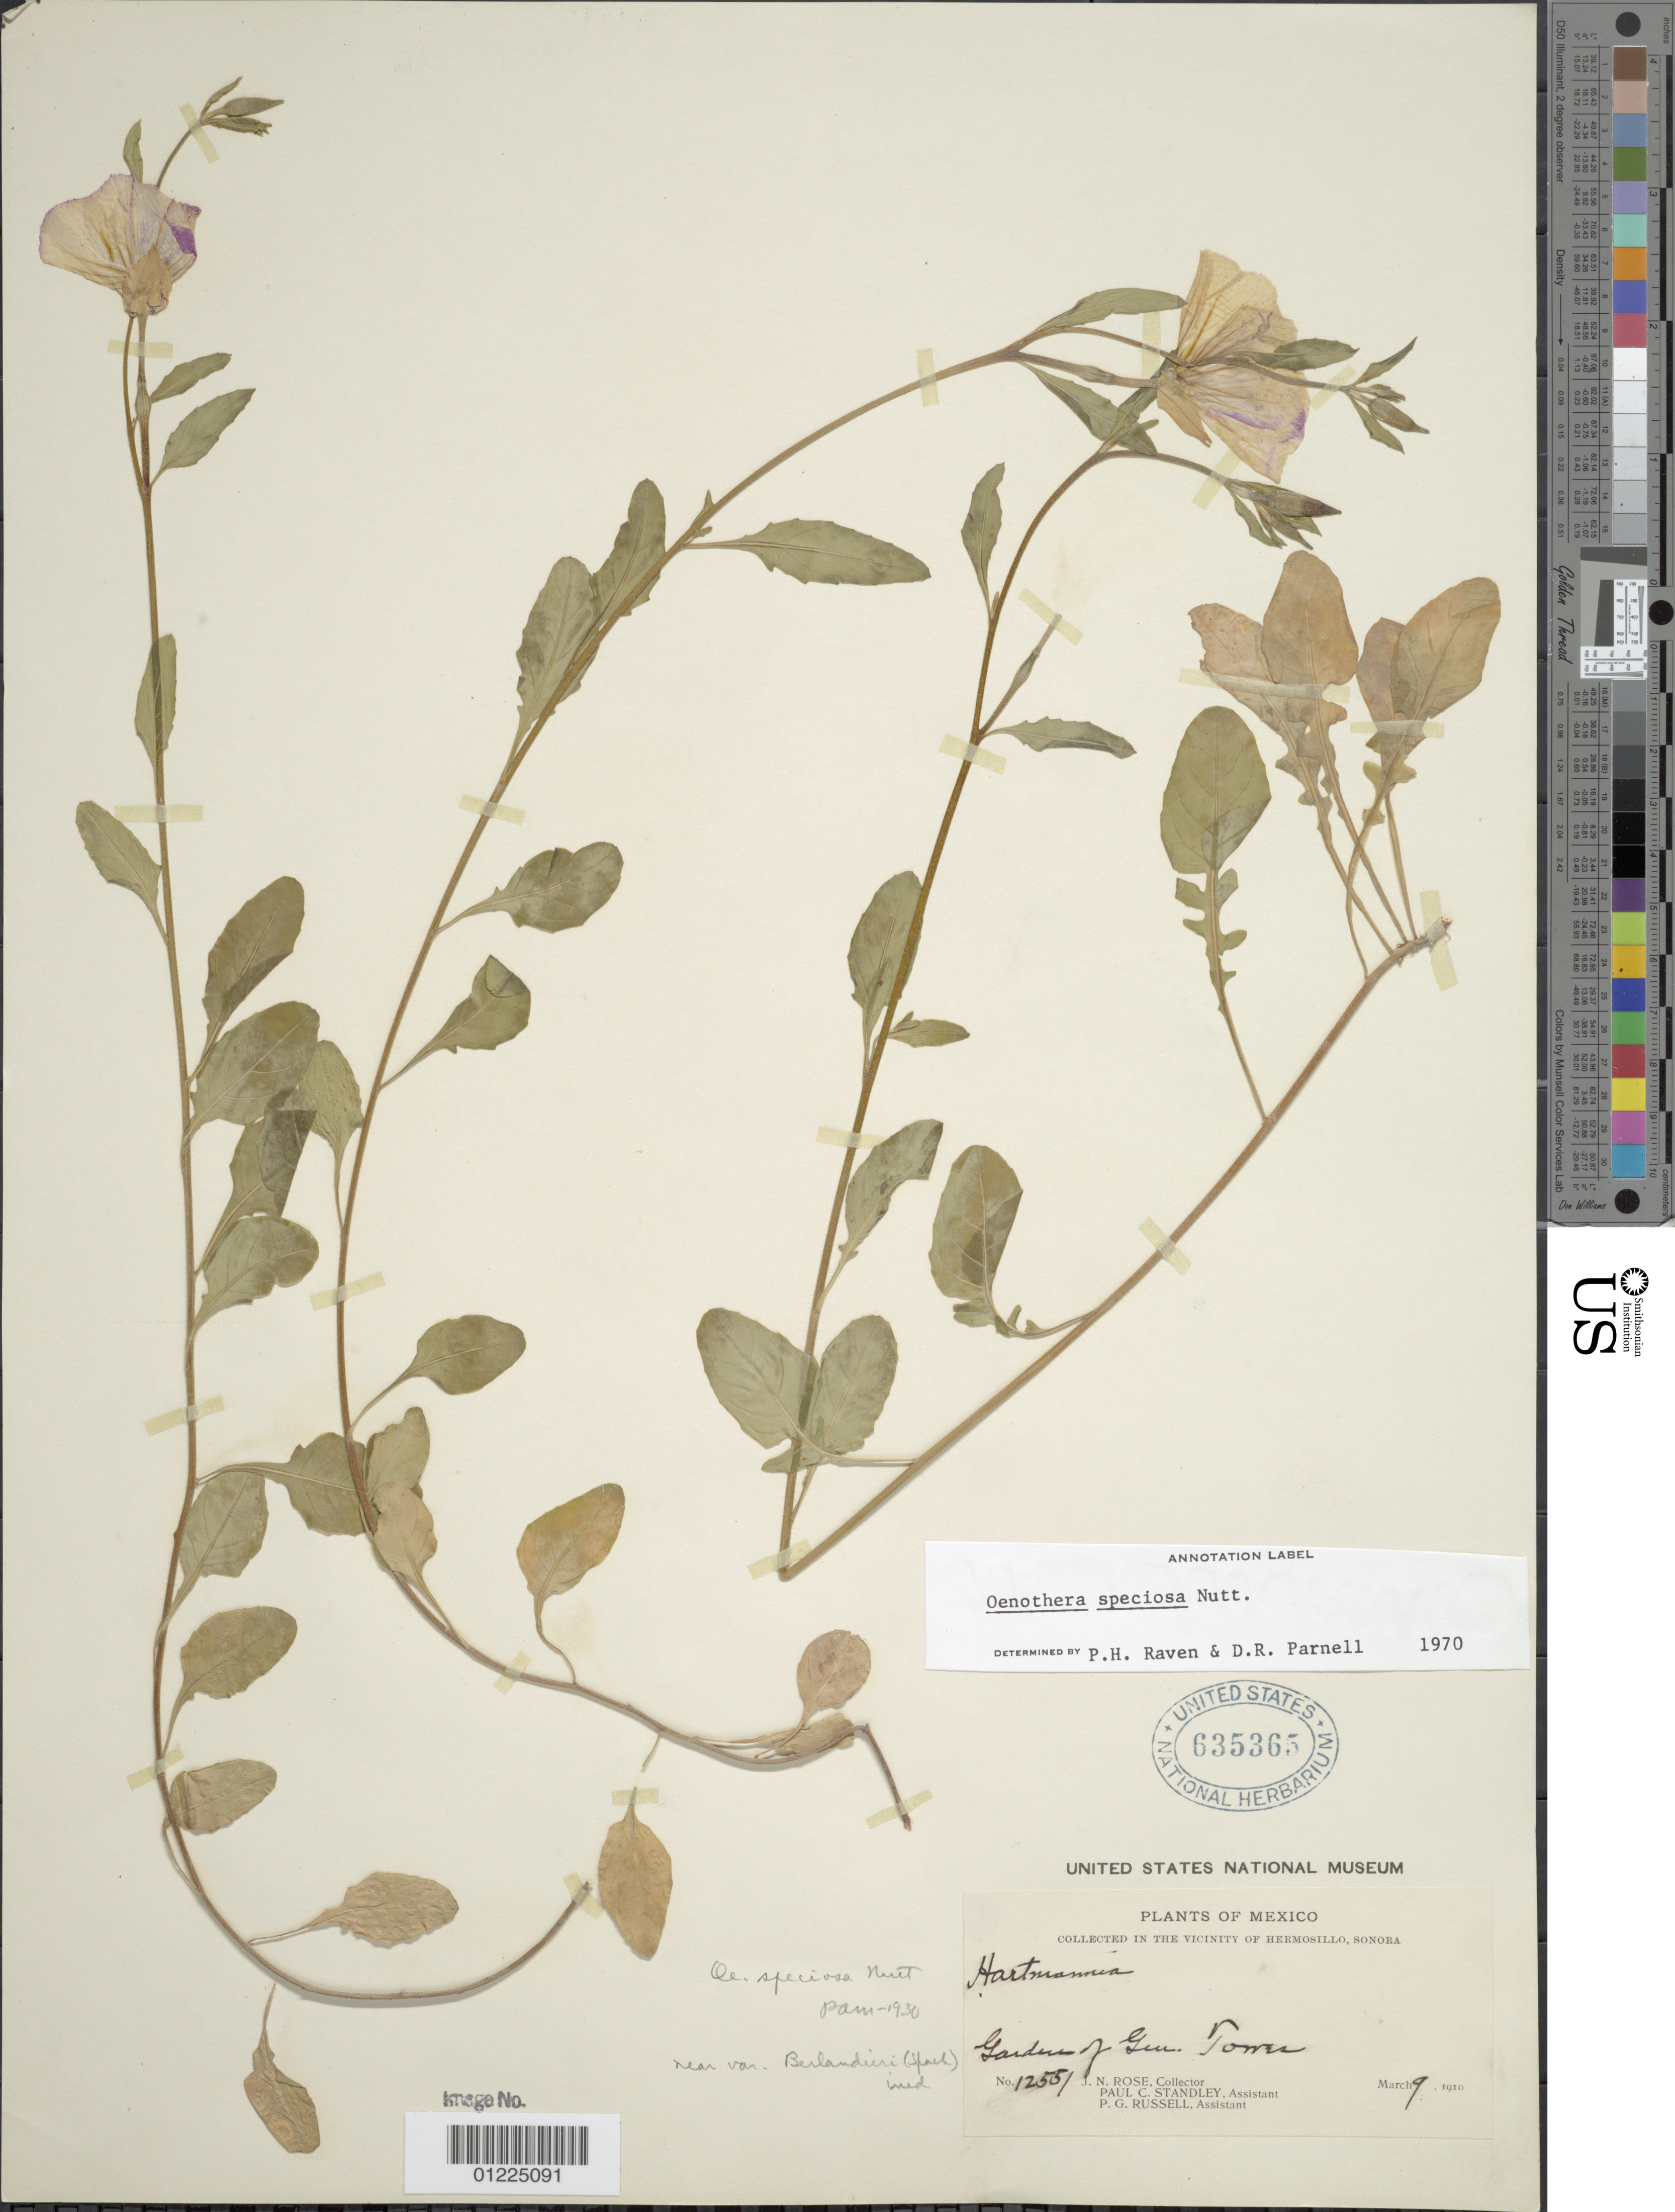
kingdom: Plantae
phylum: Tracheophyta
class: Magnoliopsida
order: Myrtales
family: Onagraceae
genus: Oenothera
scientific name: Oenothera speciosa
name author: Nutt.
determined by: Raven, P. H.; Parnell, D. R.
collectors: J. N. Rose, P. C. Standley & P. G. Russell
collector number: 12551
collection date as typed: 09 Mar 1910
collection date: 1910-03-09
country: Mexico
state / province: Sonora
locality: Hermosillo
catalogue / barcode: US 635365